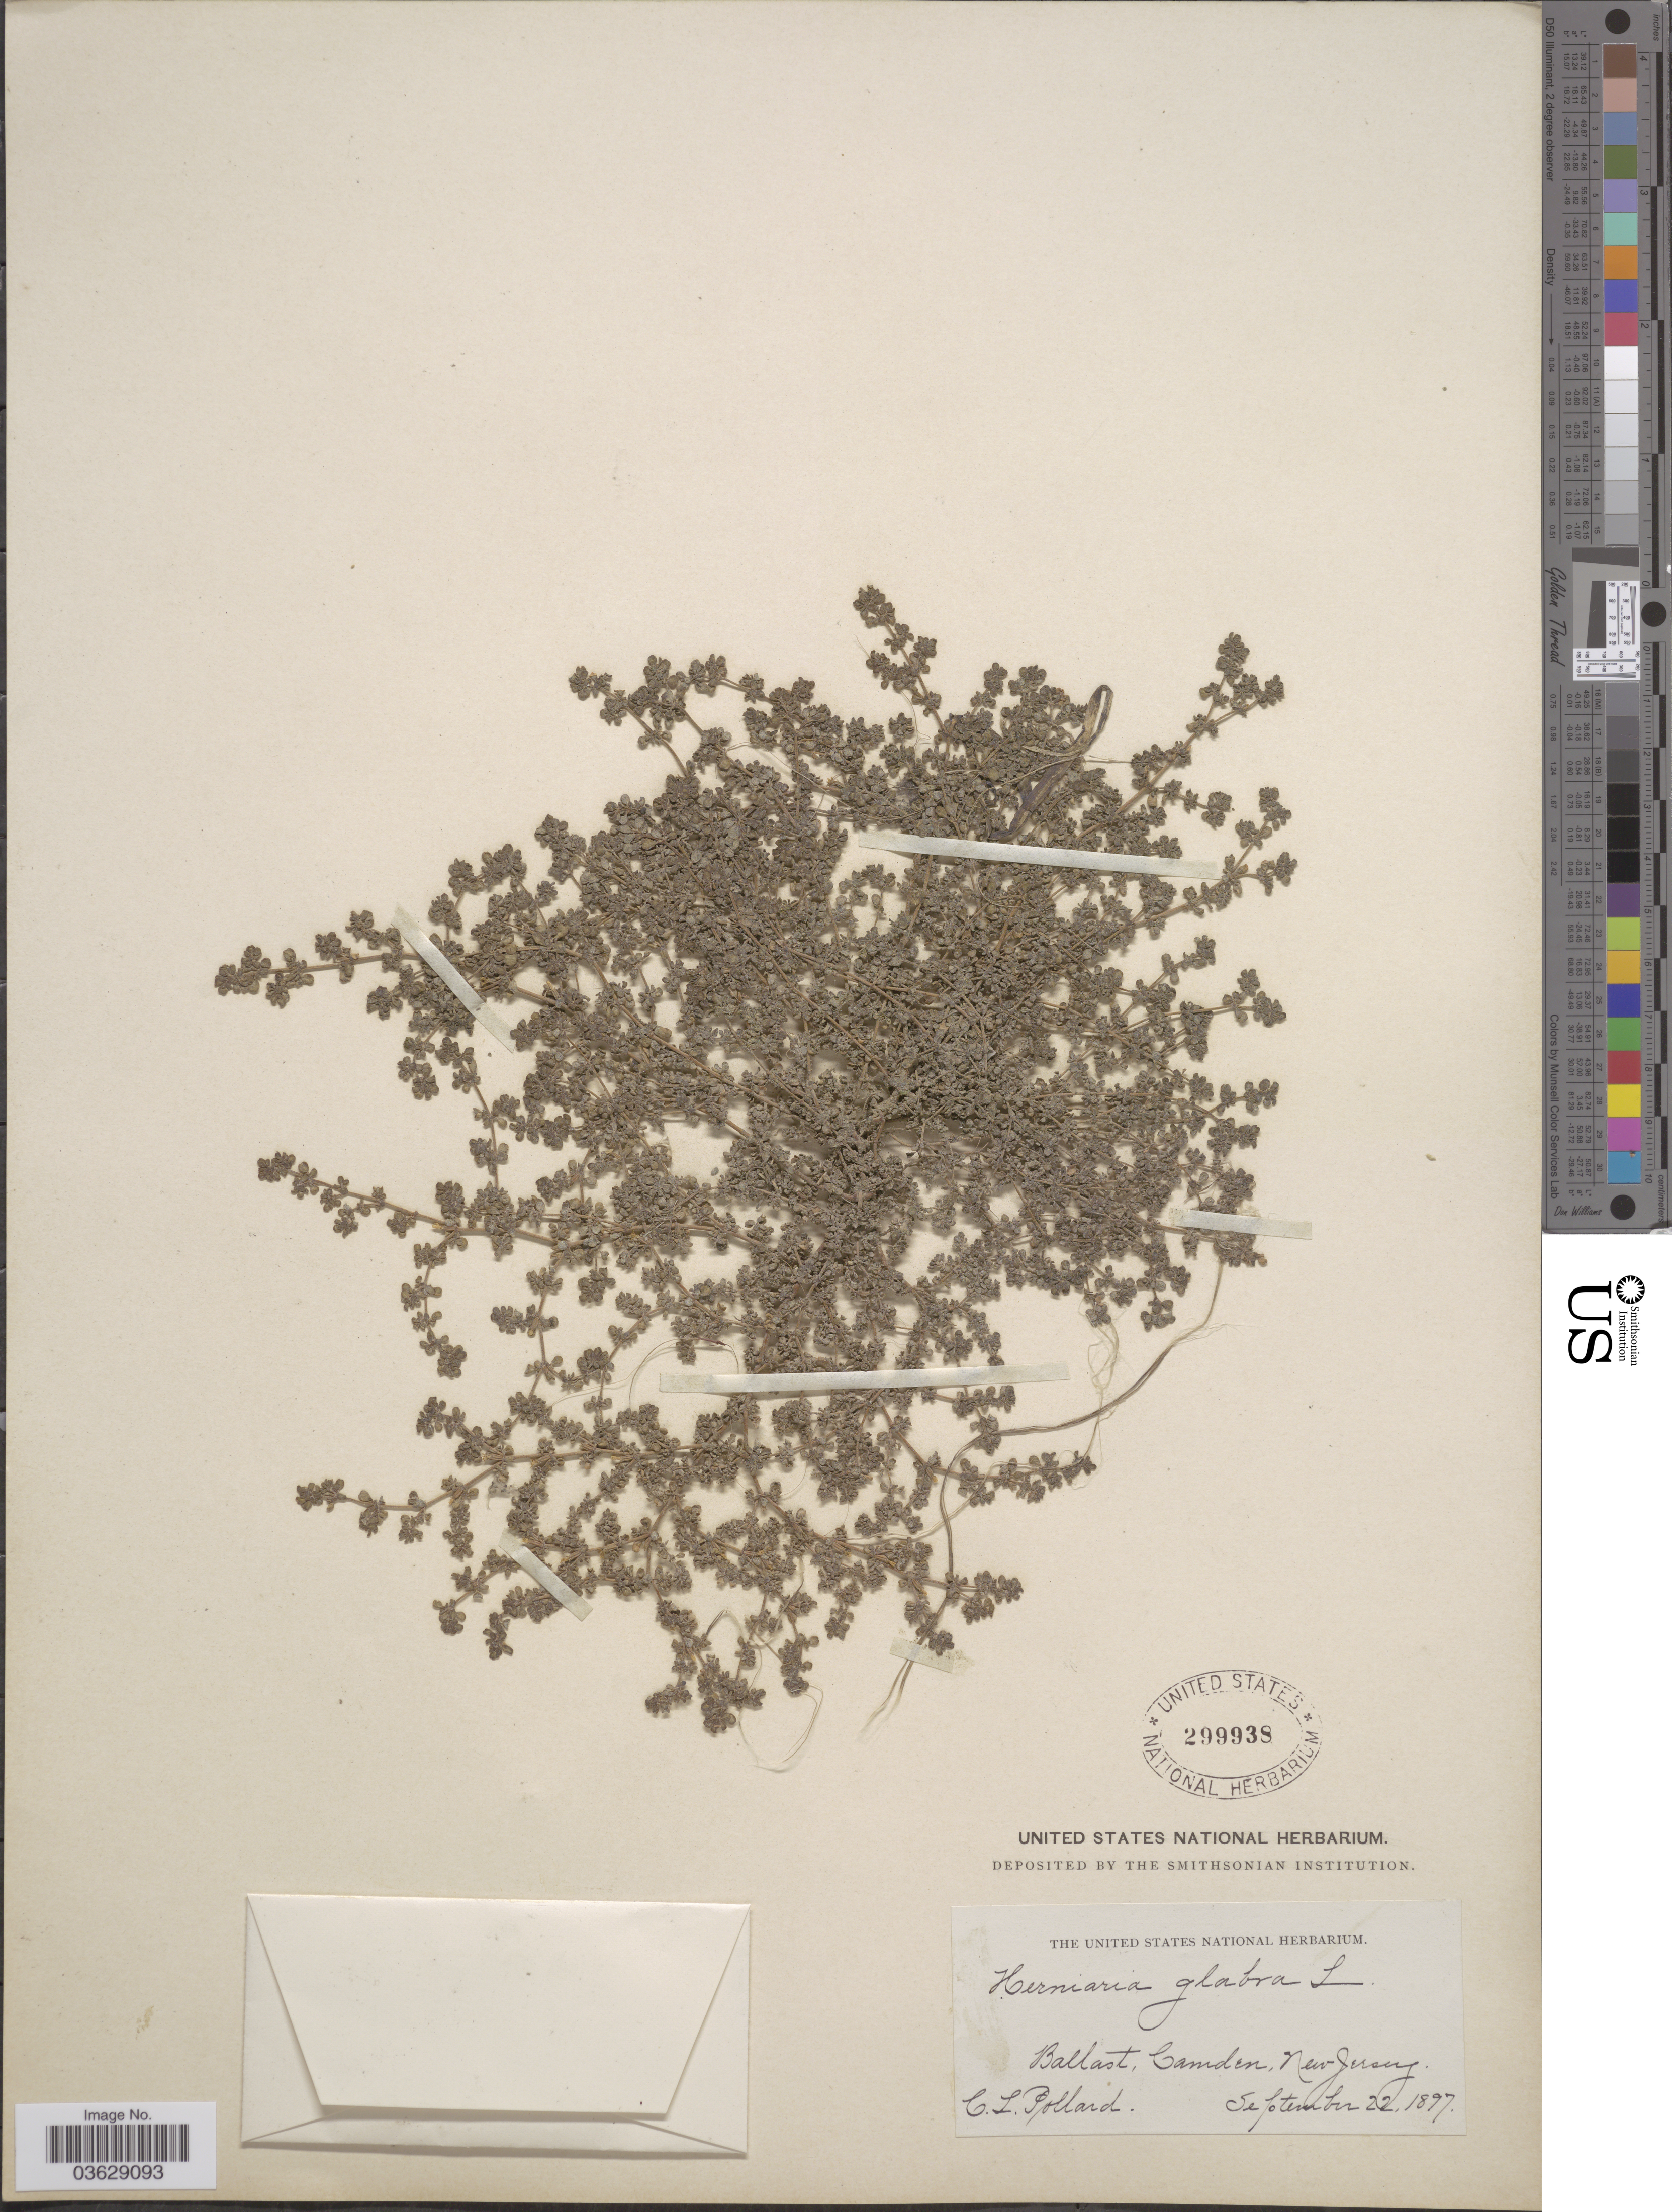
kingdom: Plantae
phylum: Tracheophyta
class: Magnoliopsida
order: Caryophyllales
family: Caryophyllaceae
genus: Herniaria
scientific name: Herniaria glabra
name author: L.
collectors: C. L. Pollard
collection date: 1897-09-22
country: United States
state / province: New Jersey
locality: Ballast, Camden.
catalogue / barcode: US 299938